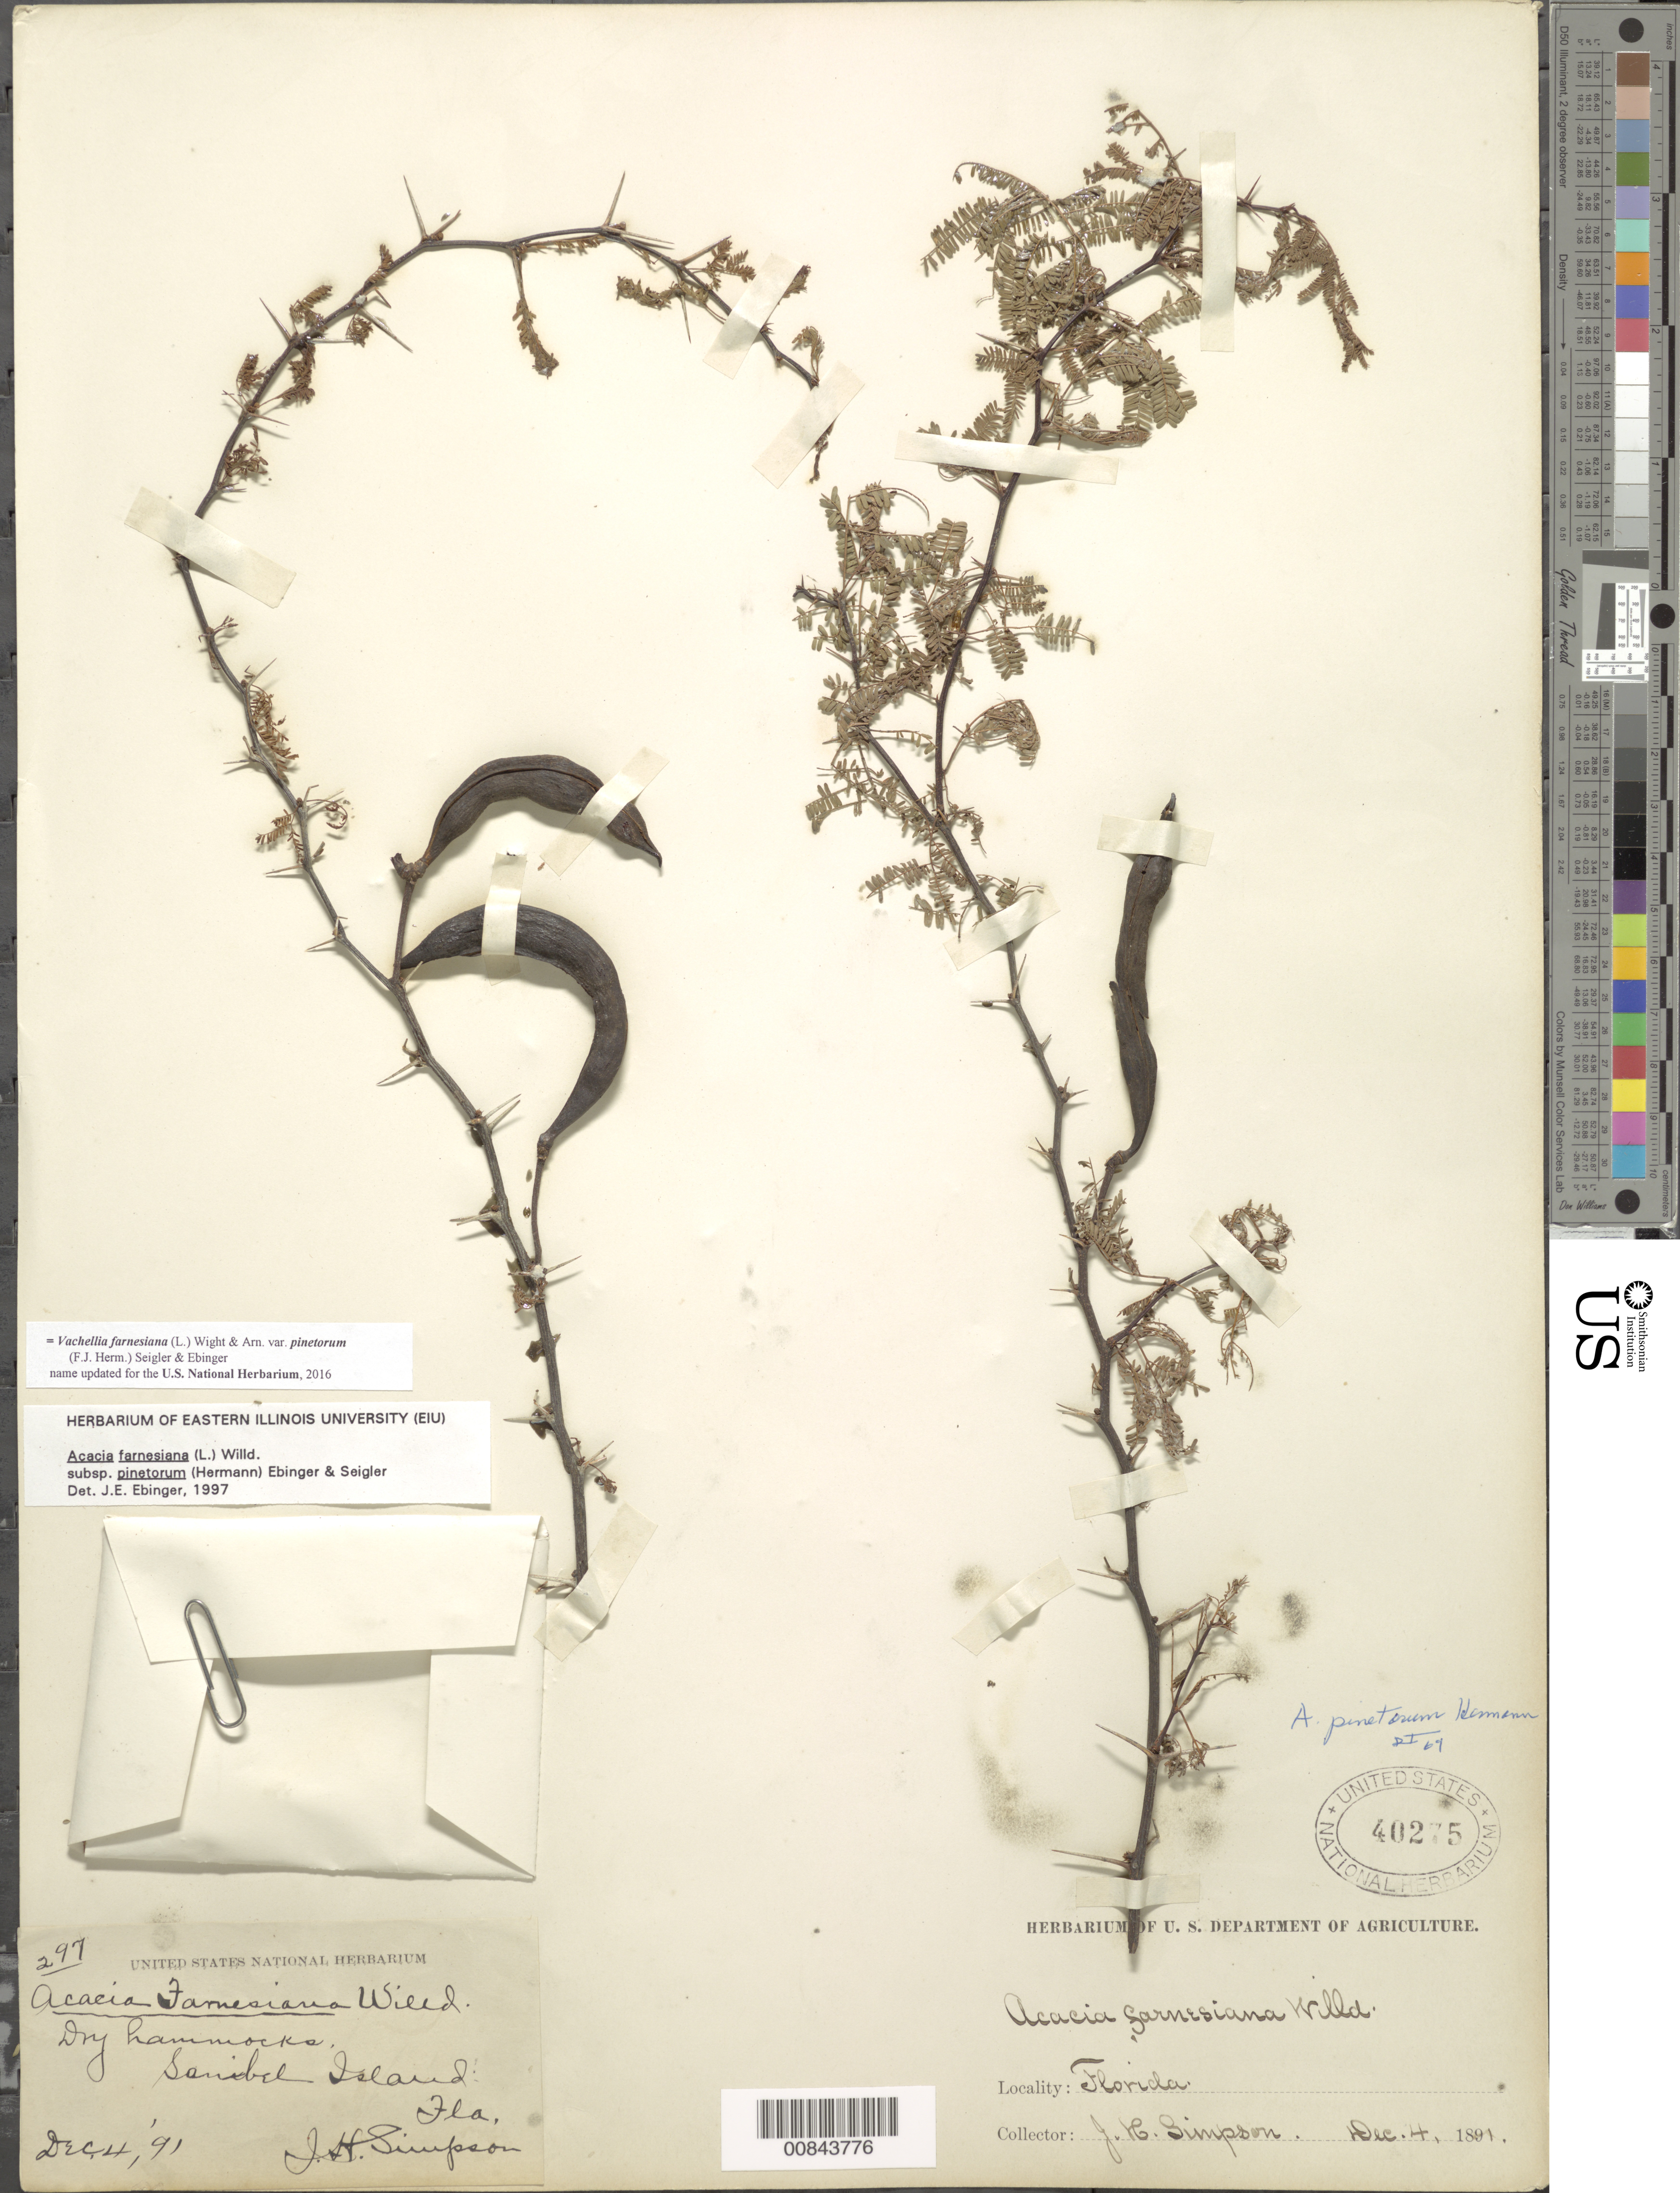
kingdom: Plantae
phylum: Tracheophyta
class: Magnoliopsida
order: Fabales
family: Fabaceae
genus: Vachellia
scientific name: Vachellia farnesiana var. farnesiana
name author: (L.) Wight & Arn.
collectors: J. H. Simpson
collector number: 297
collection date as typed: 04 Dec 1891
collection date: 1891-12-04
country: United States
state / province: Florida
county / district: Lee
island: Sanibel Island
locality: Sanibel Island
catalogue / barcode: US 40275